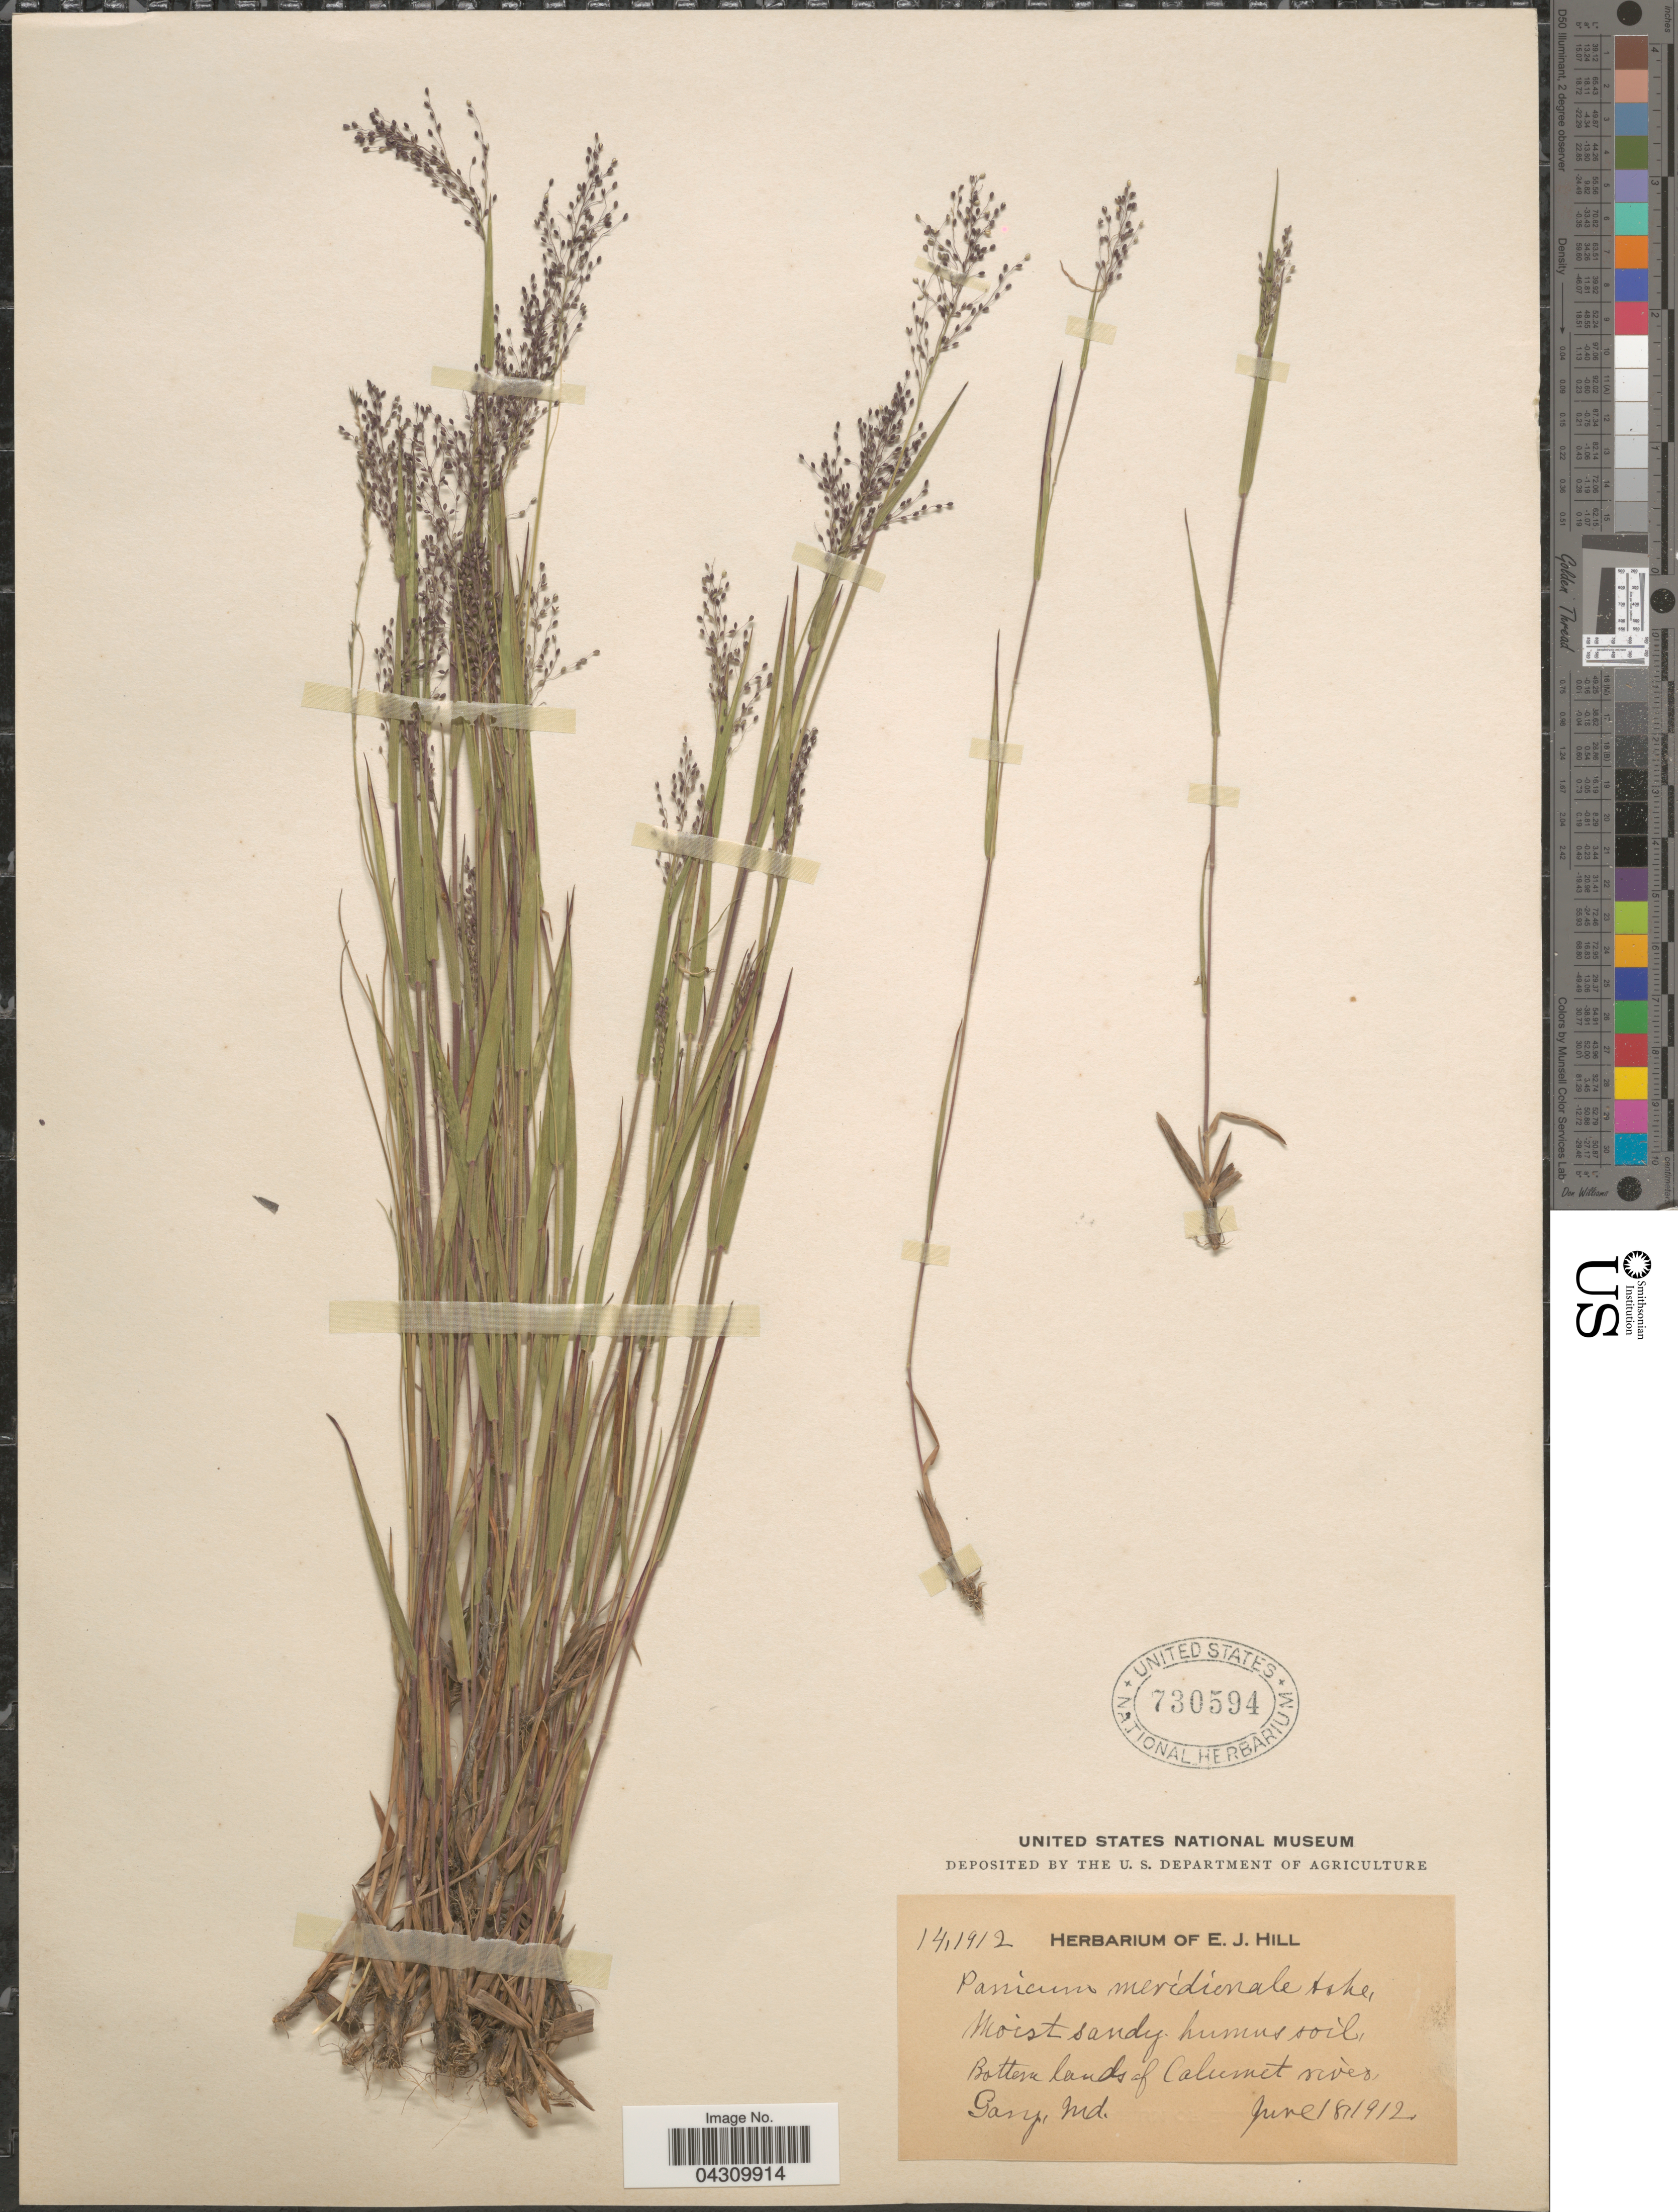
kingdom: Plantae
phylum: Tracheophyta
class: Liliopsida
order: Poales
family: Poaceae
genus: Dichanthelium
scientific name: Dichanthelium acuminatum var. acuminatum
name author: (Sw.) Gould & C.A. Clark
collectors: Ex herb. E. J. Hill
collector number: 141912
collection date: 1912-06-18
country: United States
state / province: Indiana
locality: Bottem lands of Calumet river, Gary.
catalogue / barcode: US 730594